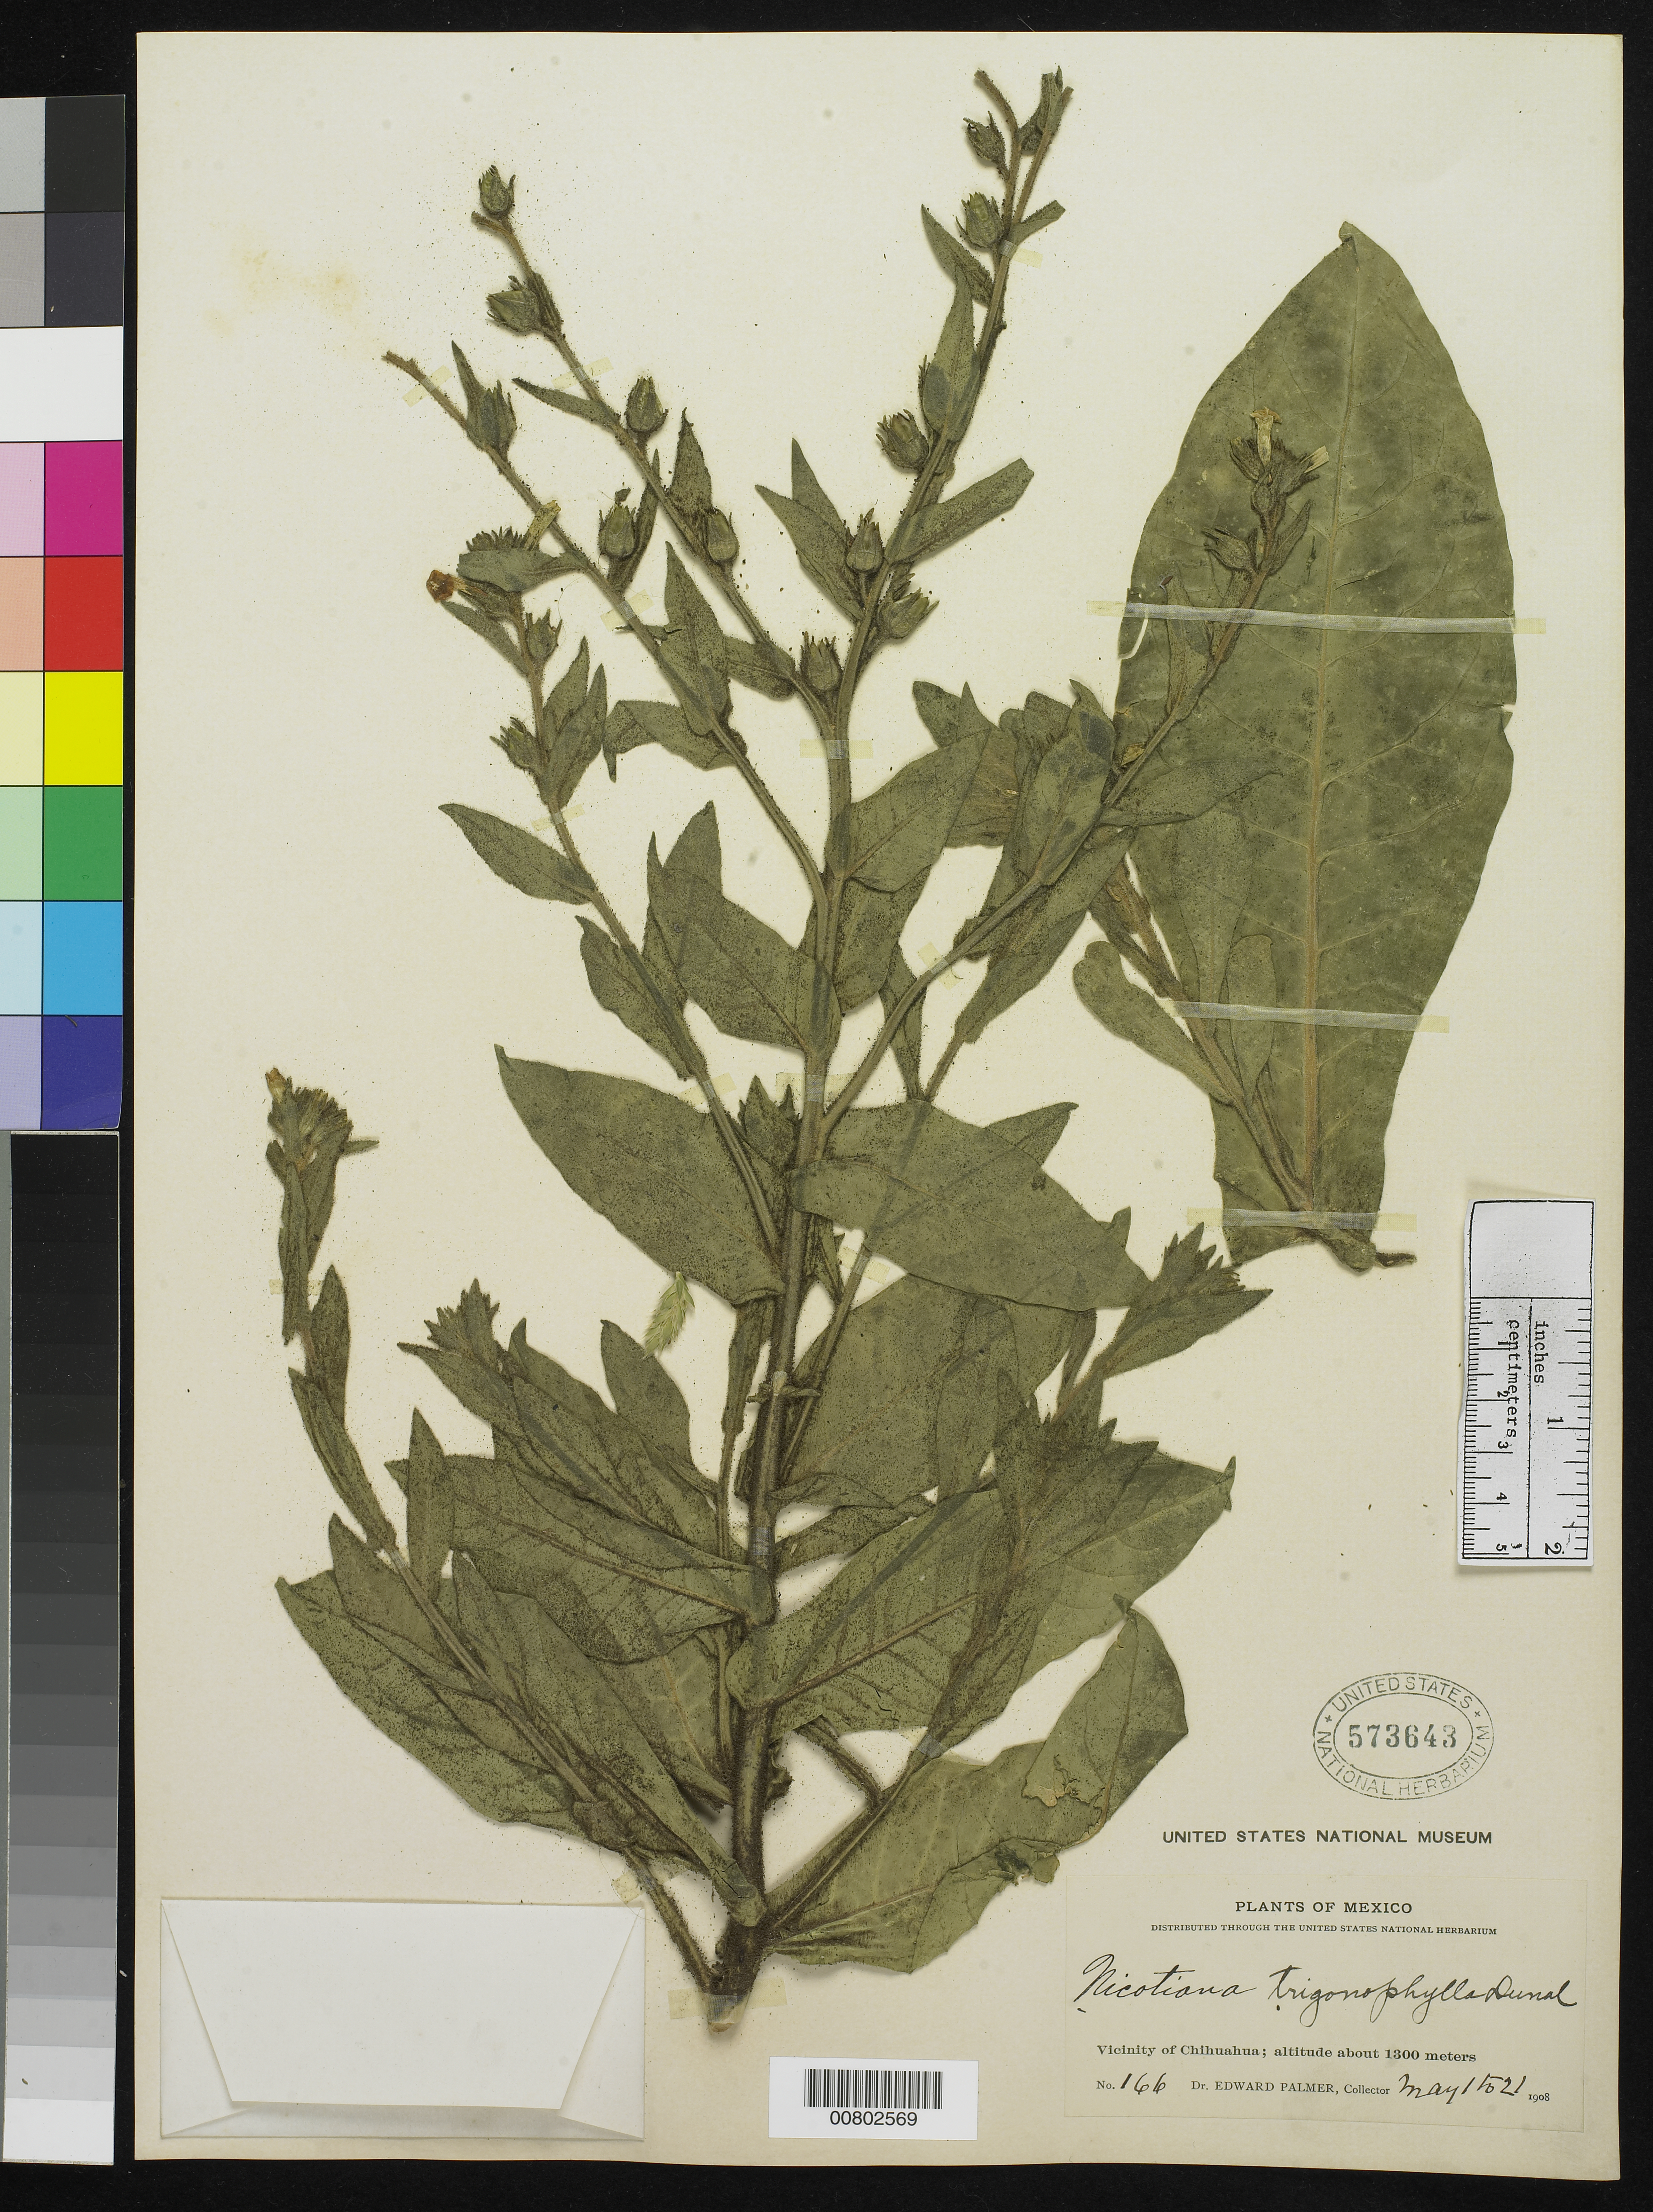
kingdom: Plantae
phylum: Tracheophyta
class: Magnoliopsida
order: Solanales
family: Solanaceae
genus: Nicotiana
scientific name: Nicotiana trigonophylla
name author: Dunal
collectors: E. Palmer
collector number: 166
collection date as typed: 01 May 1908 to 21 May 1908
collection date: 1908-05-01/1908-05-21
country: Mexico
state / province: Chihuahua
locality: Vicinity of Chihuahua.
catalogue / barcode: US 573643